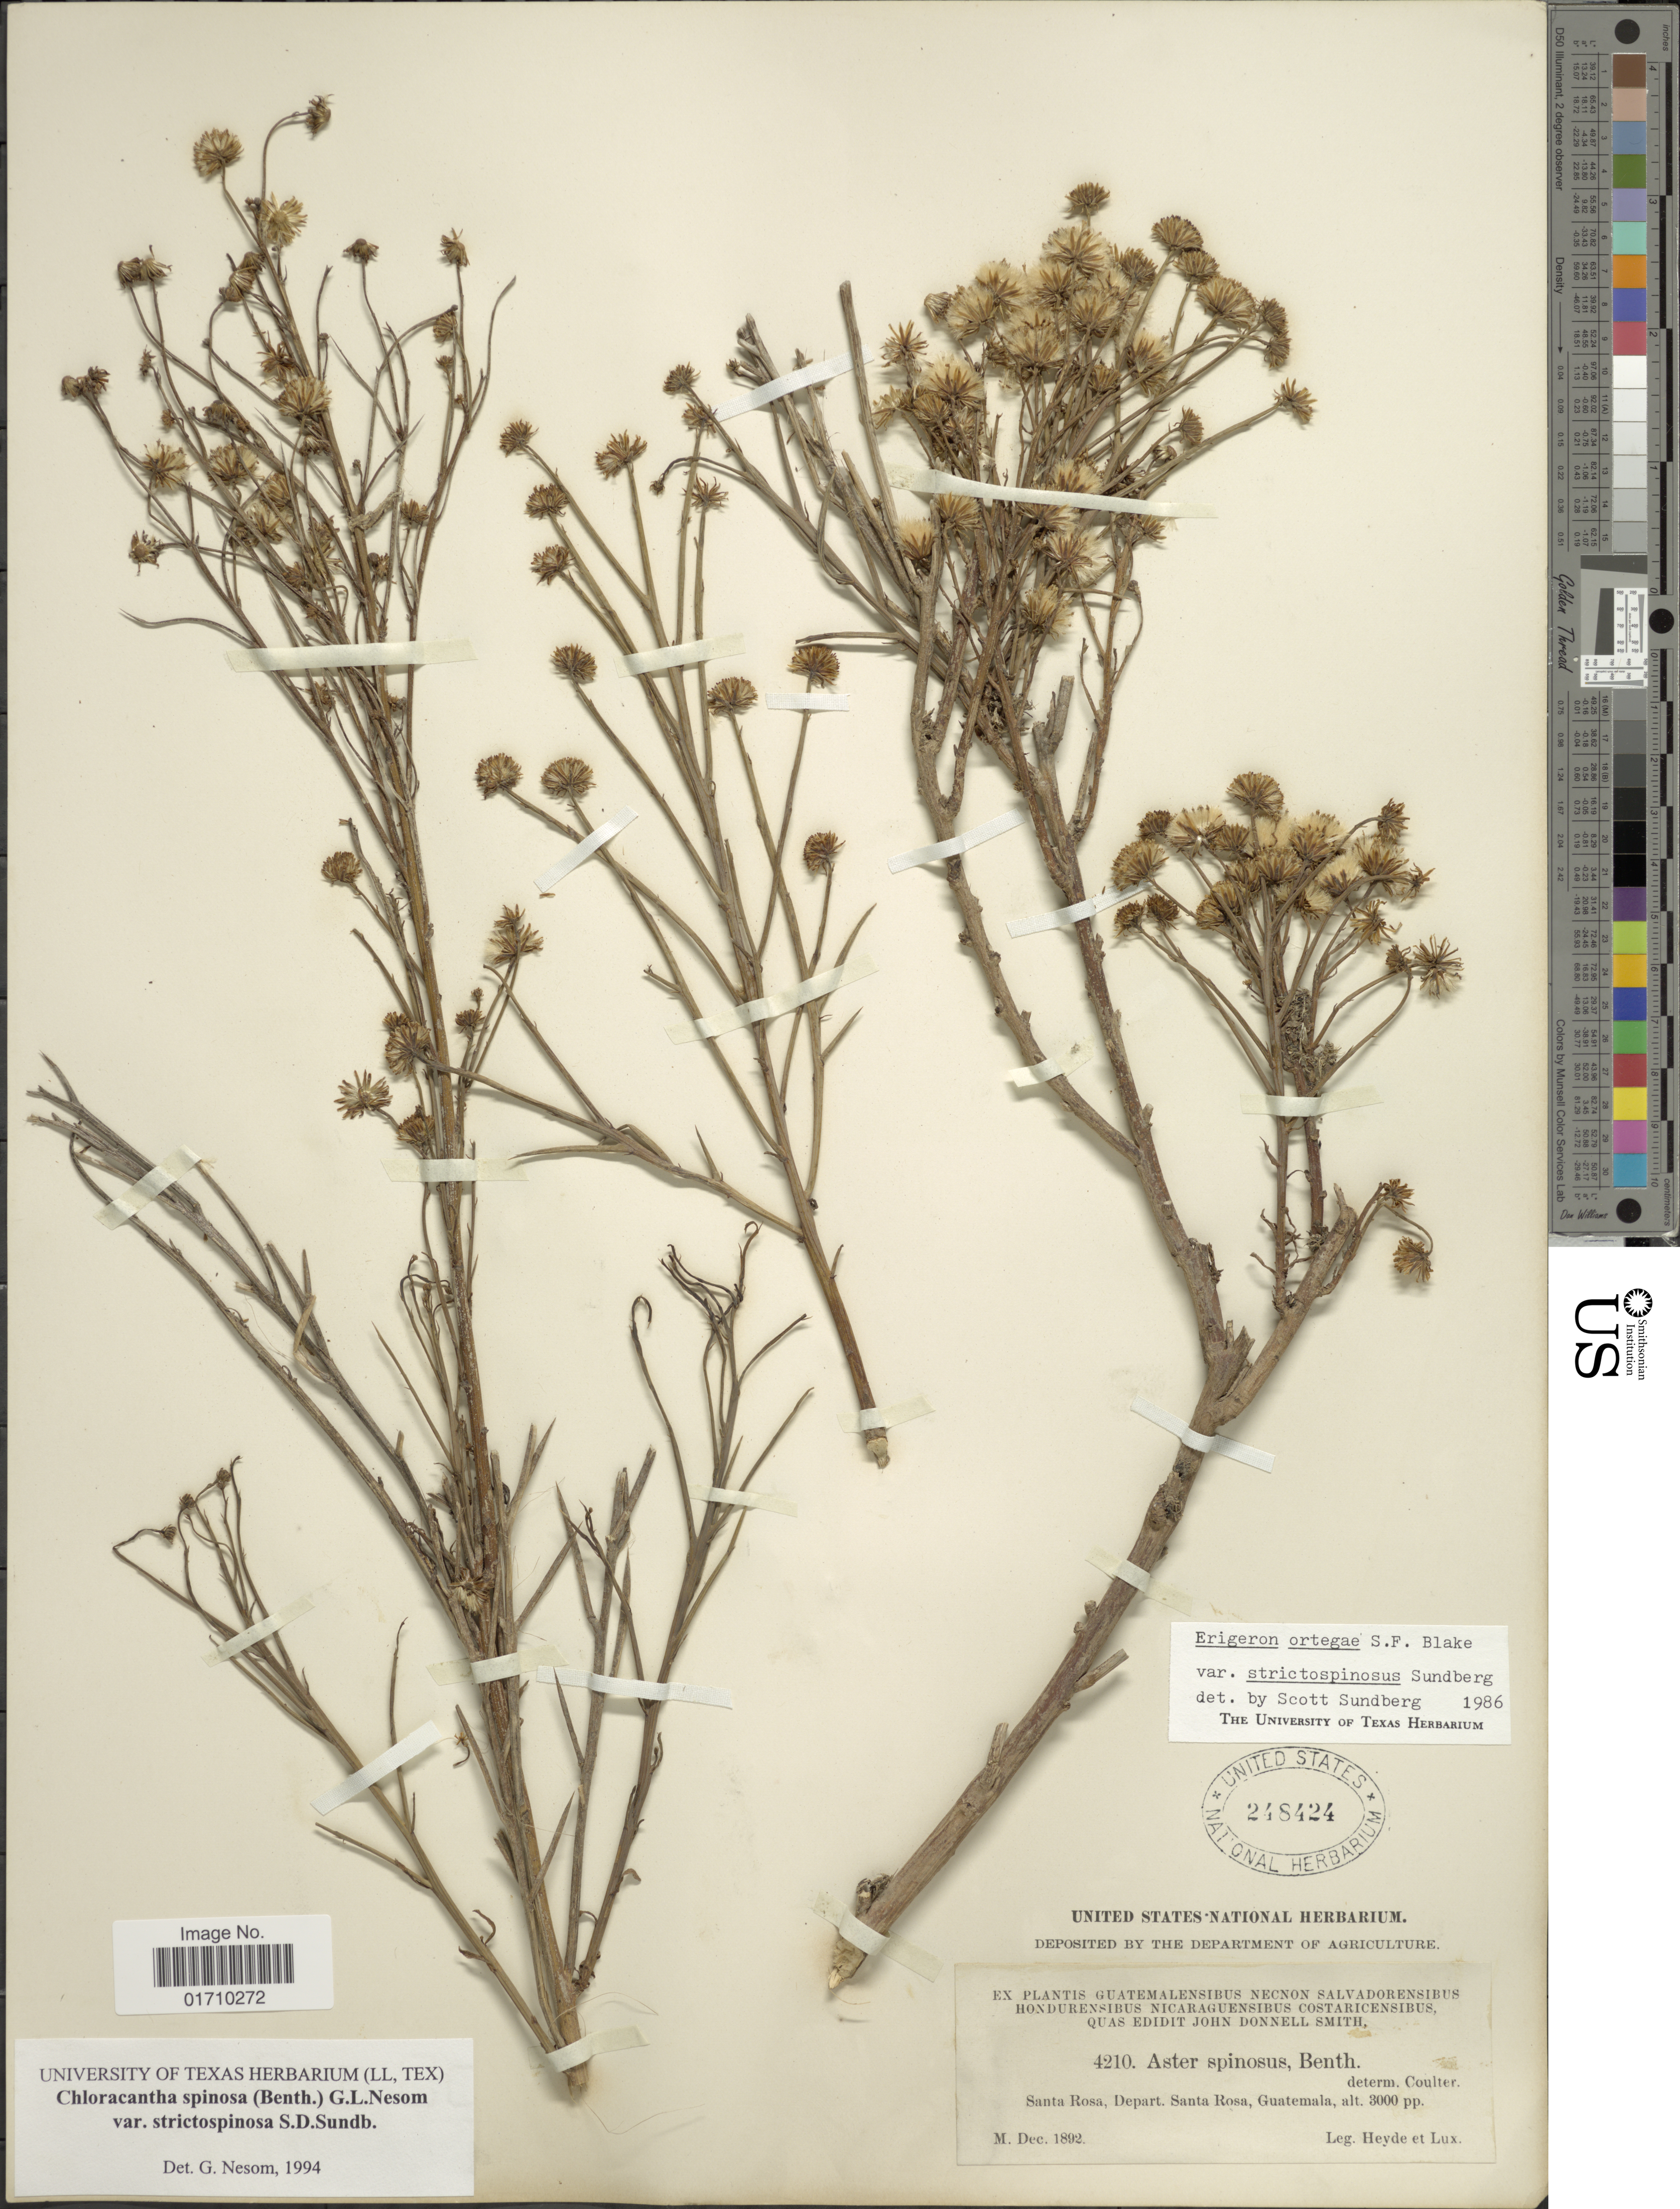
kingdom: Plantae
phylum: Tracheophyta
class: Magnoliopsida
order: Asterales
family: Asteraceae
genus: Chloracantha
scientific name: Chloracantha spinosa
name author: (Benth.) G.L. Nesom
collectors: Heyde & Lux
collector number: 4210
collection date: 1892-12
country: Guatemala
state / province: Santa Rosa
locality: Santa Rosa, Depart Santa Rosa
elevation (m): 914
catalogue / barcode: US 248424